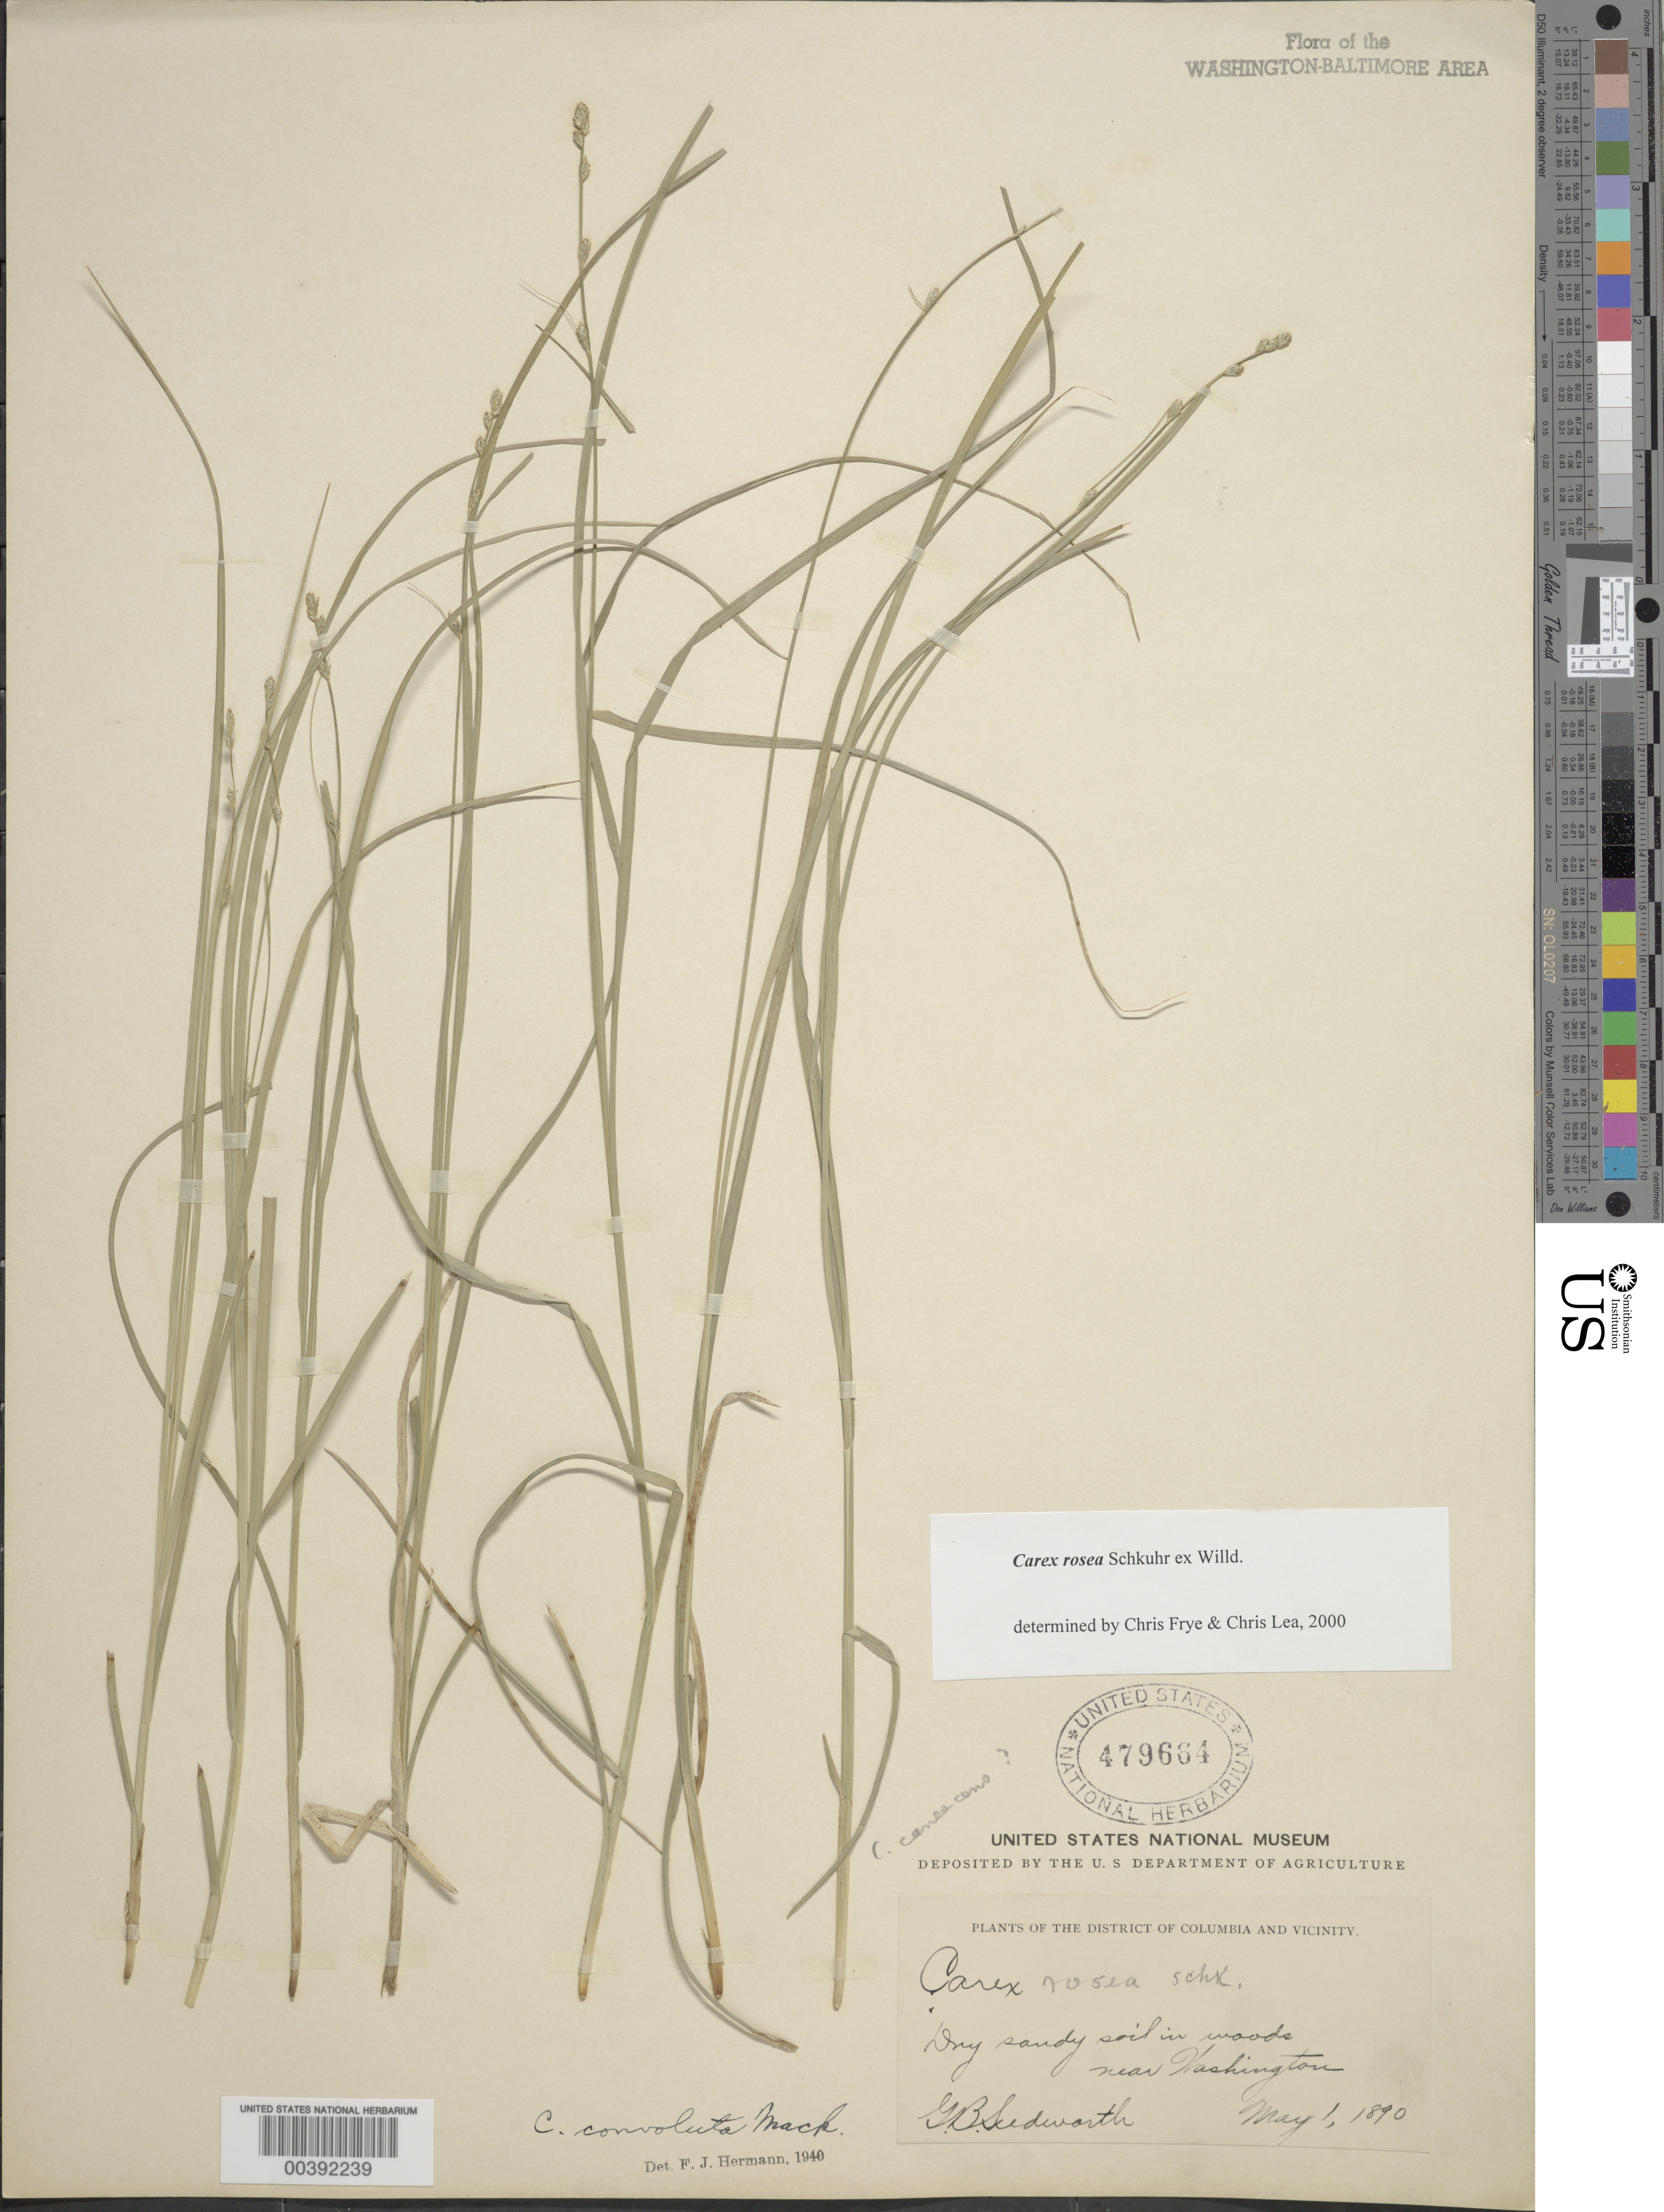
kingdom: Plantae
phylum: Tracheophyta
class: Liliopsida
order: Poales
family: Cyperaceae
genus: Carex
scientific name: Carex rosea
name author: Willd.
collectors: G. B. Sudworth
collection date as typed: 01 May 1890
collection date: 1890-05-01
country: United States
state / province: District of Columbia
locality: Near Washington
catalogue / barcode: US 479664